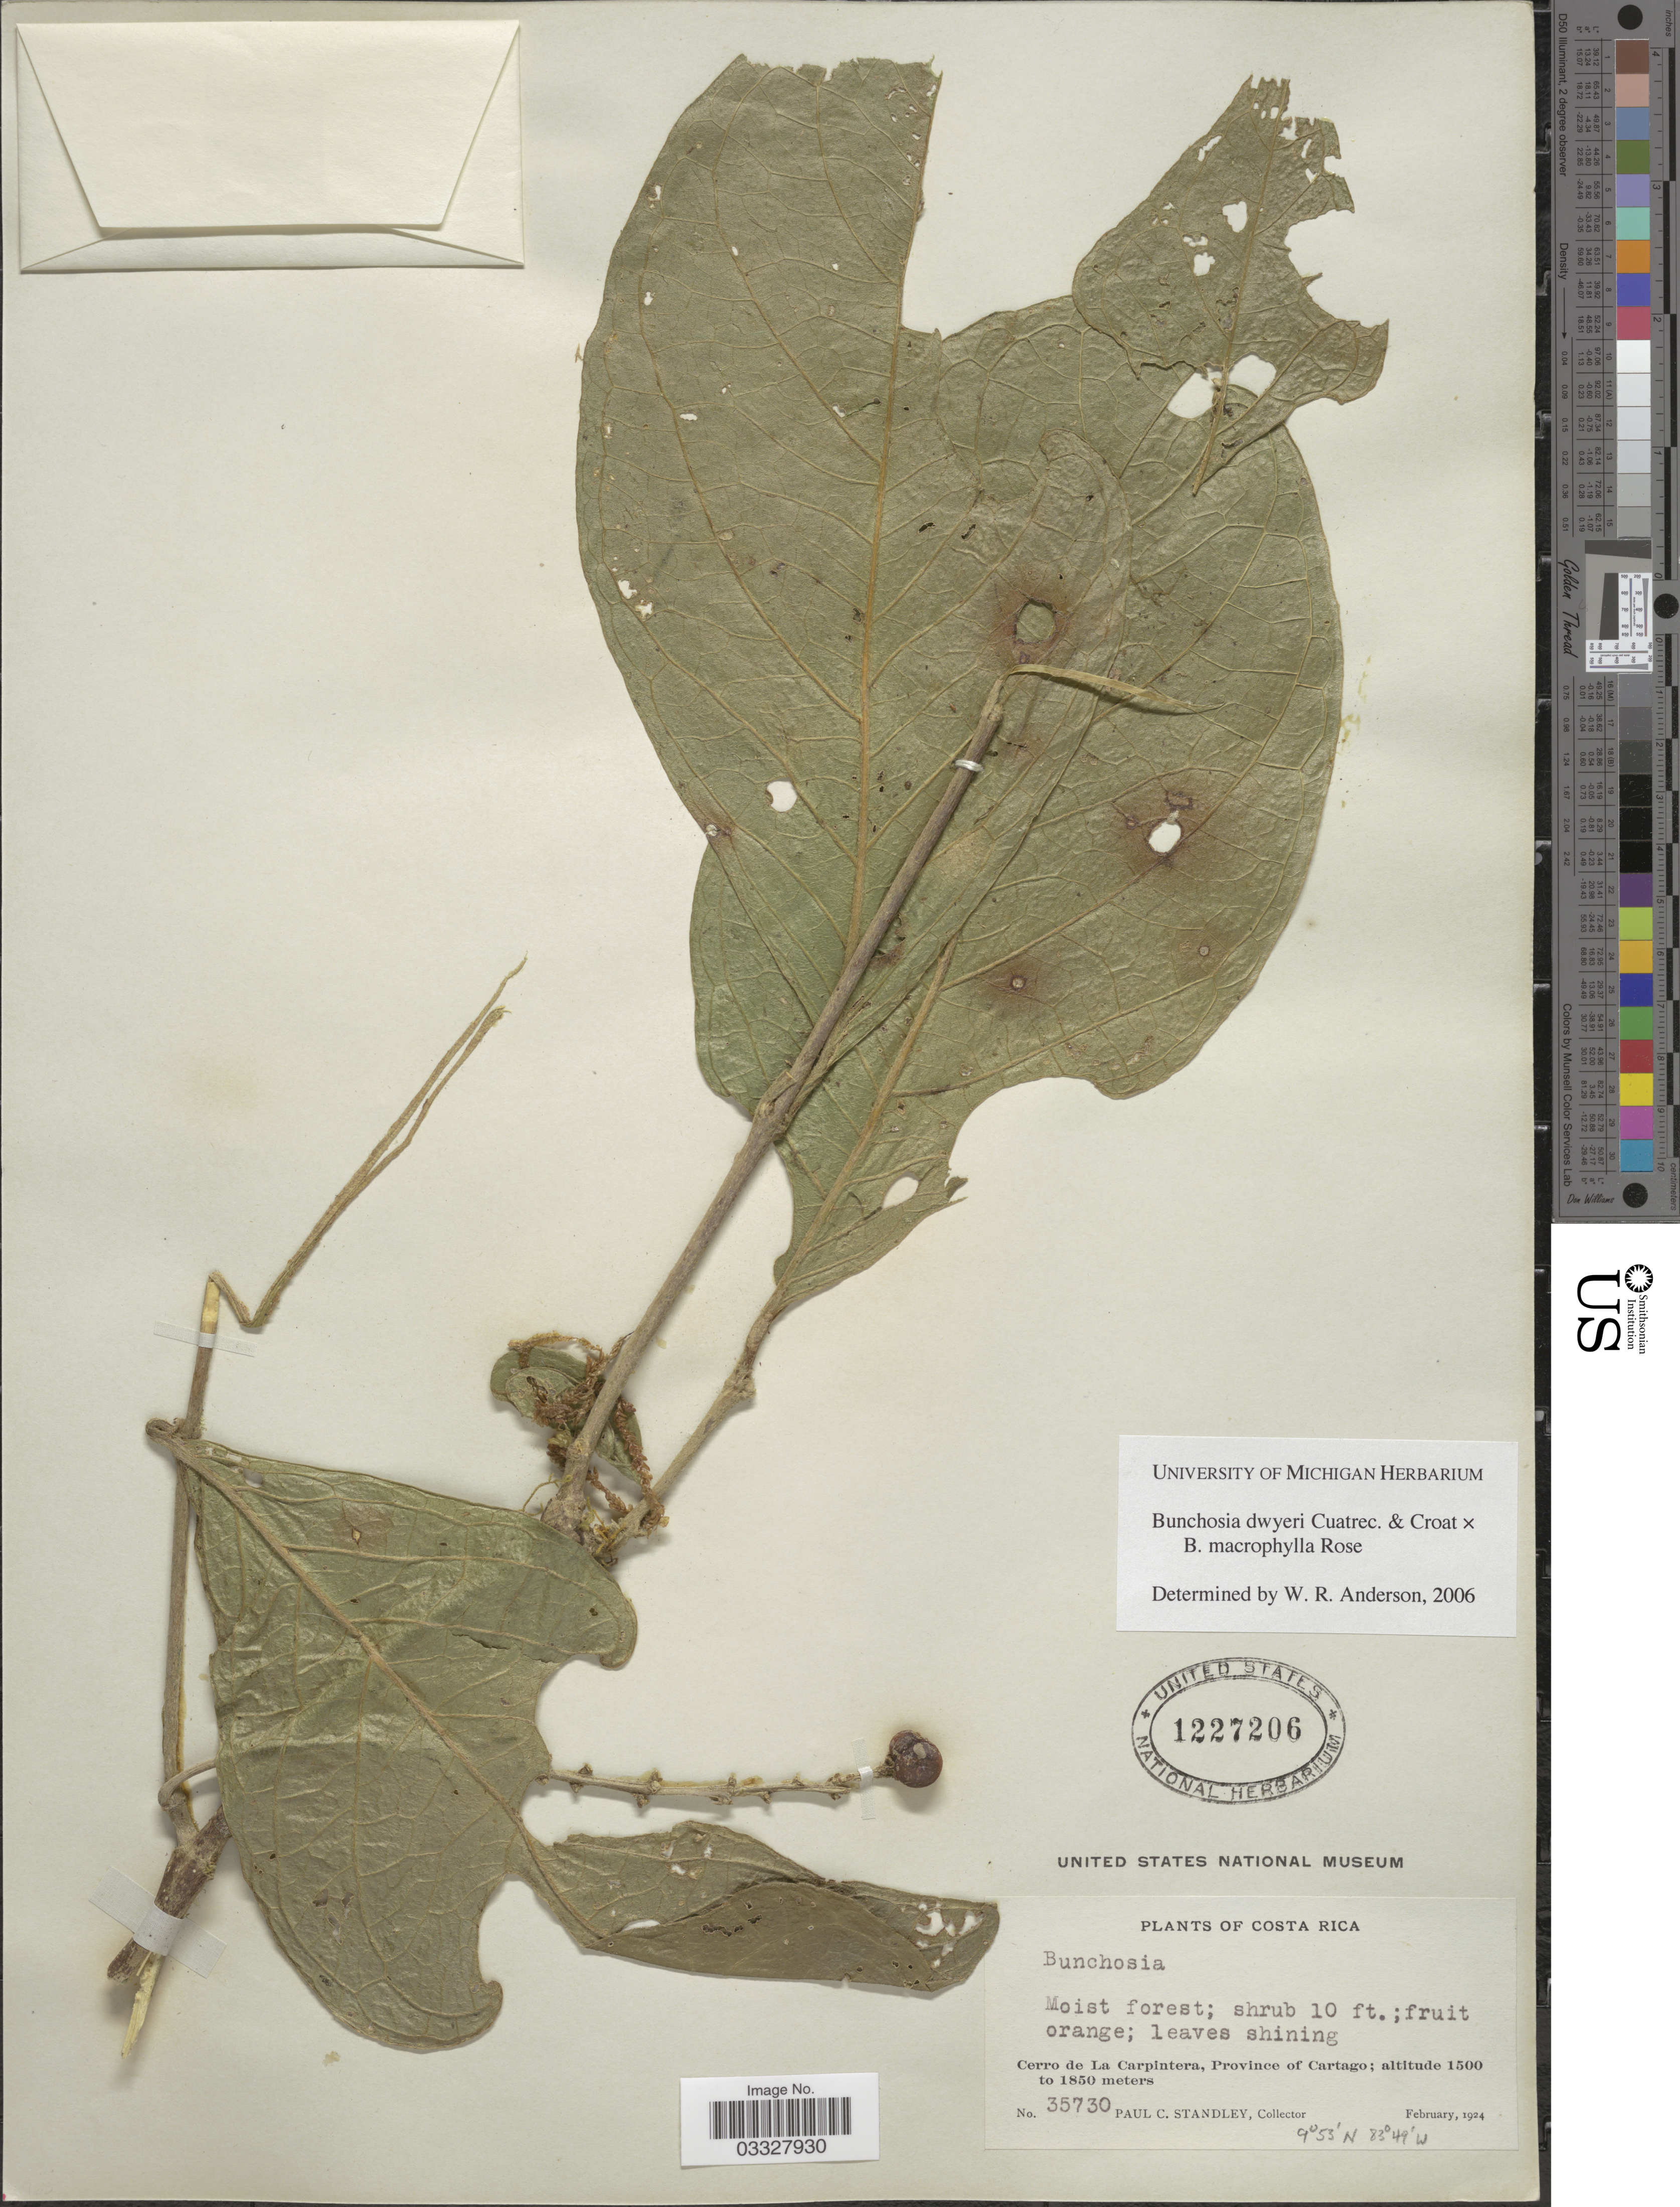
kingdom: Plantae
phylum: Tracheophyta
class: Magnoliopsida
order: Malpighiales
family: Malpighiaceae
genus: Bunchosia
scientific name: Bunchosia dwyeri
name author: Cuatrec. & Croat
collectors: P. C. Standley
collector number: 35730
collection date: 1924-02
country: Costa Rica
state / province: Cartago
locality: Cerro de La Carpintera.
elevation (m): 1500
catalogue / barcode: US 1227206